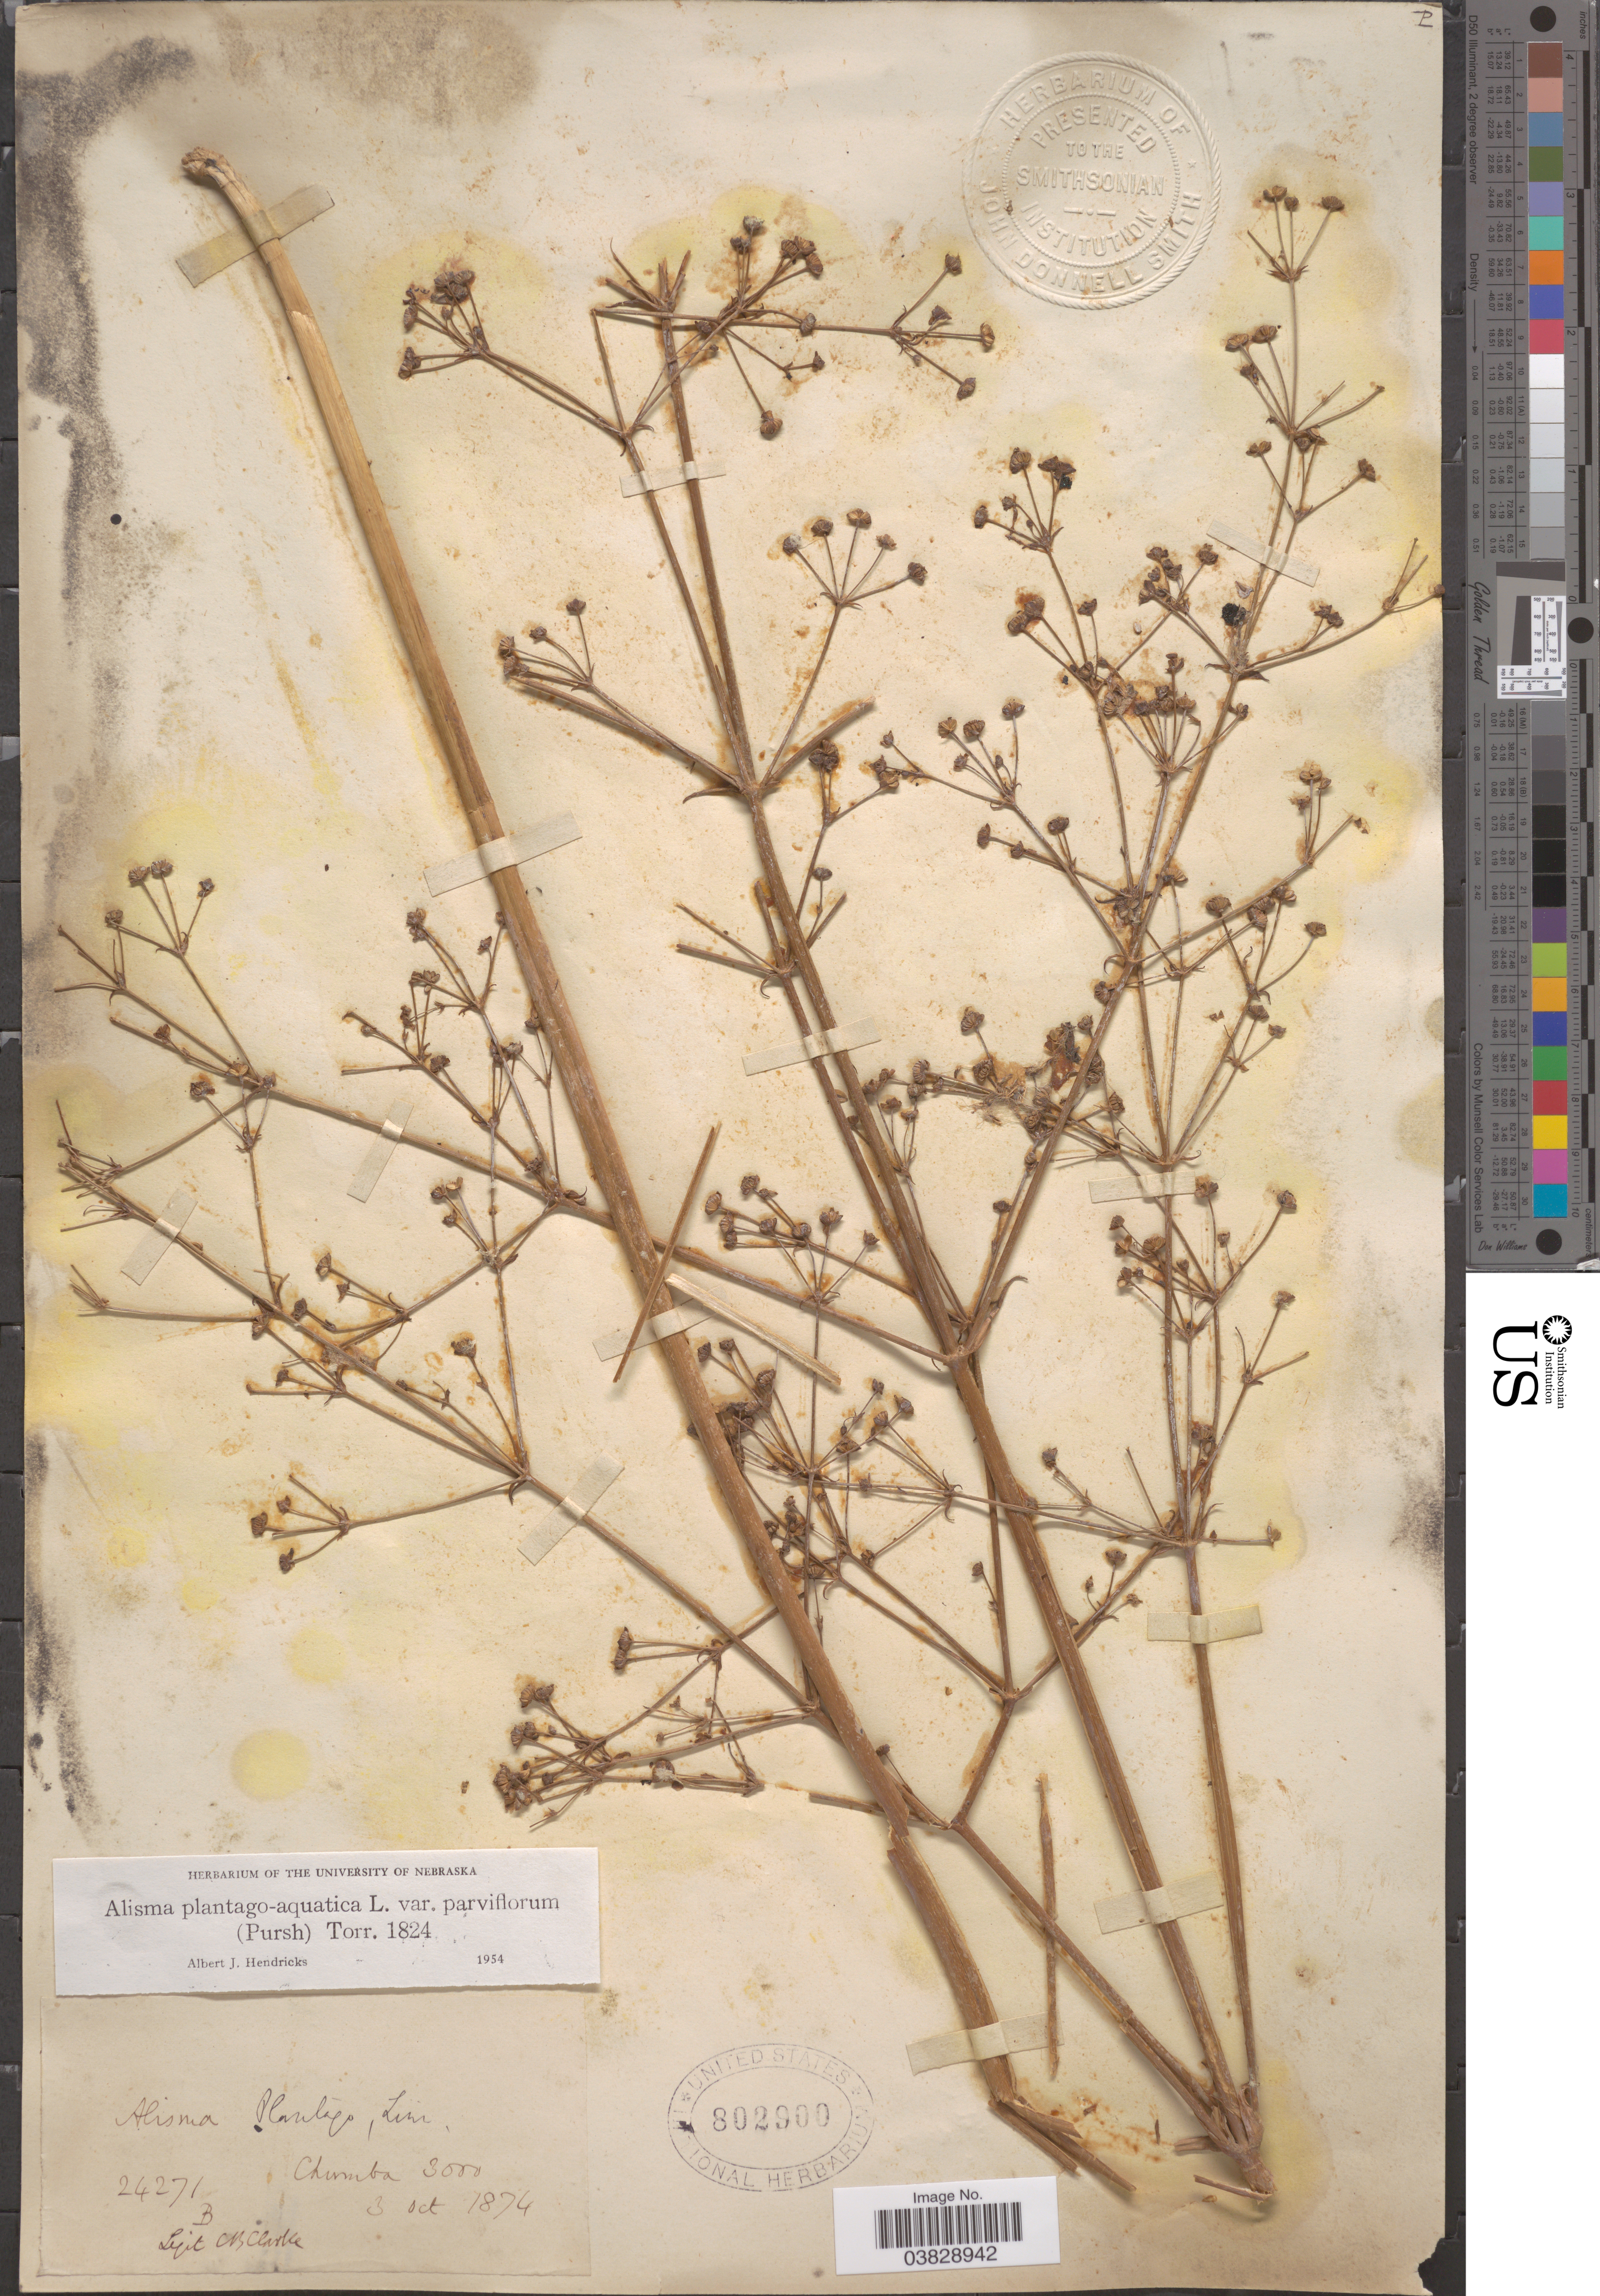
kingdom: Plantae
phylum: Tracheophyta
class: Liliopsida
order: Alismatales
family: Alismataceae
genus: Alisma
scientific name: Alisma plantago-aquatica var. parviflorum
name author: (Pursh) Torr.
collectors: C. B. Clarke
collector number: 24271B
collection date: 1874-10-03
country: India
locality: Chumba.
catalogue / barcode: US 802900